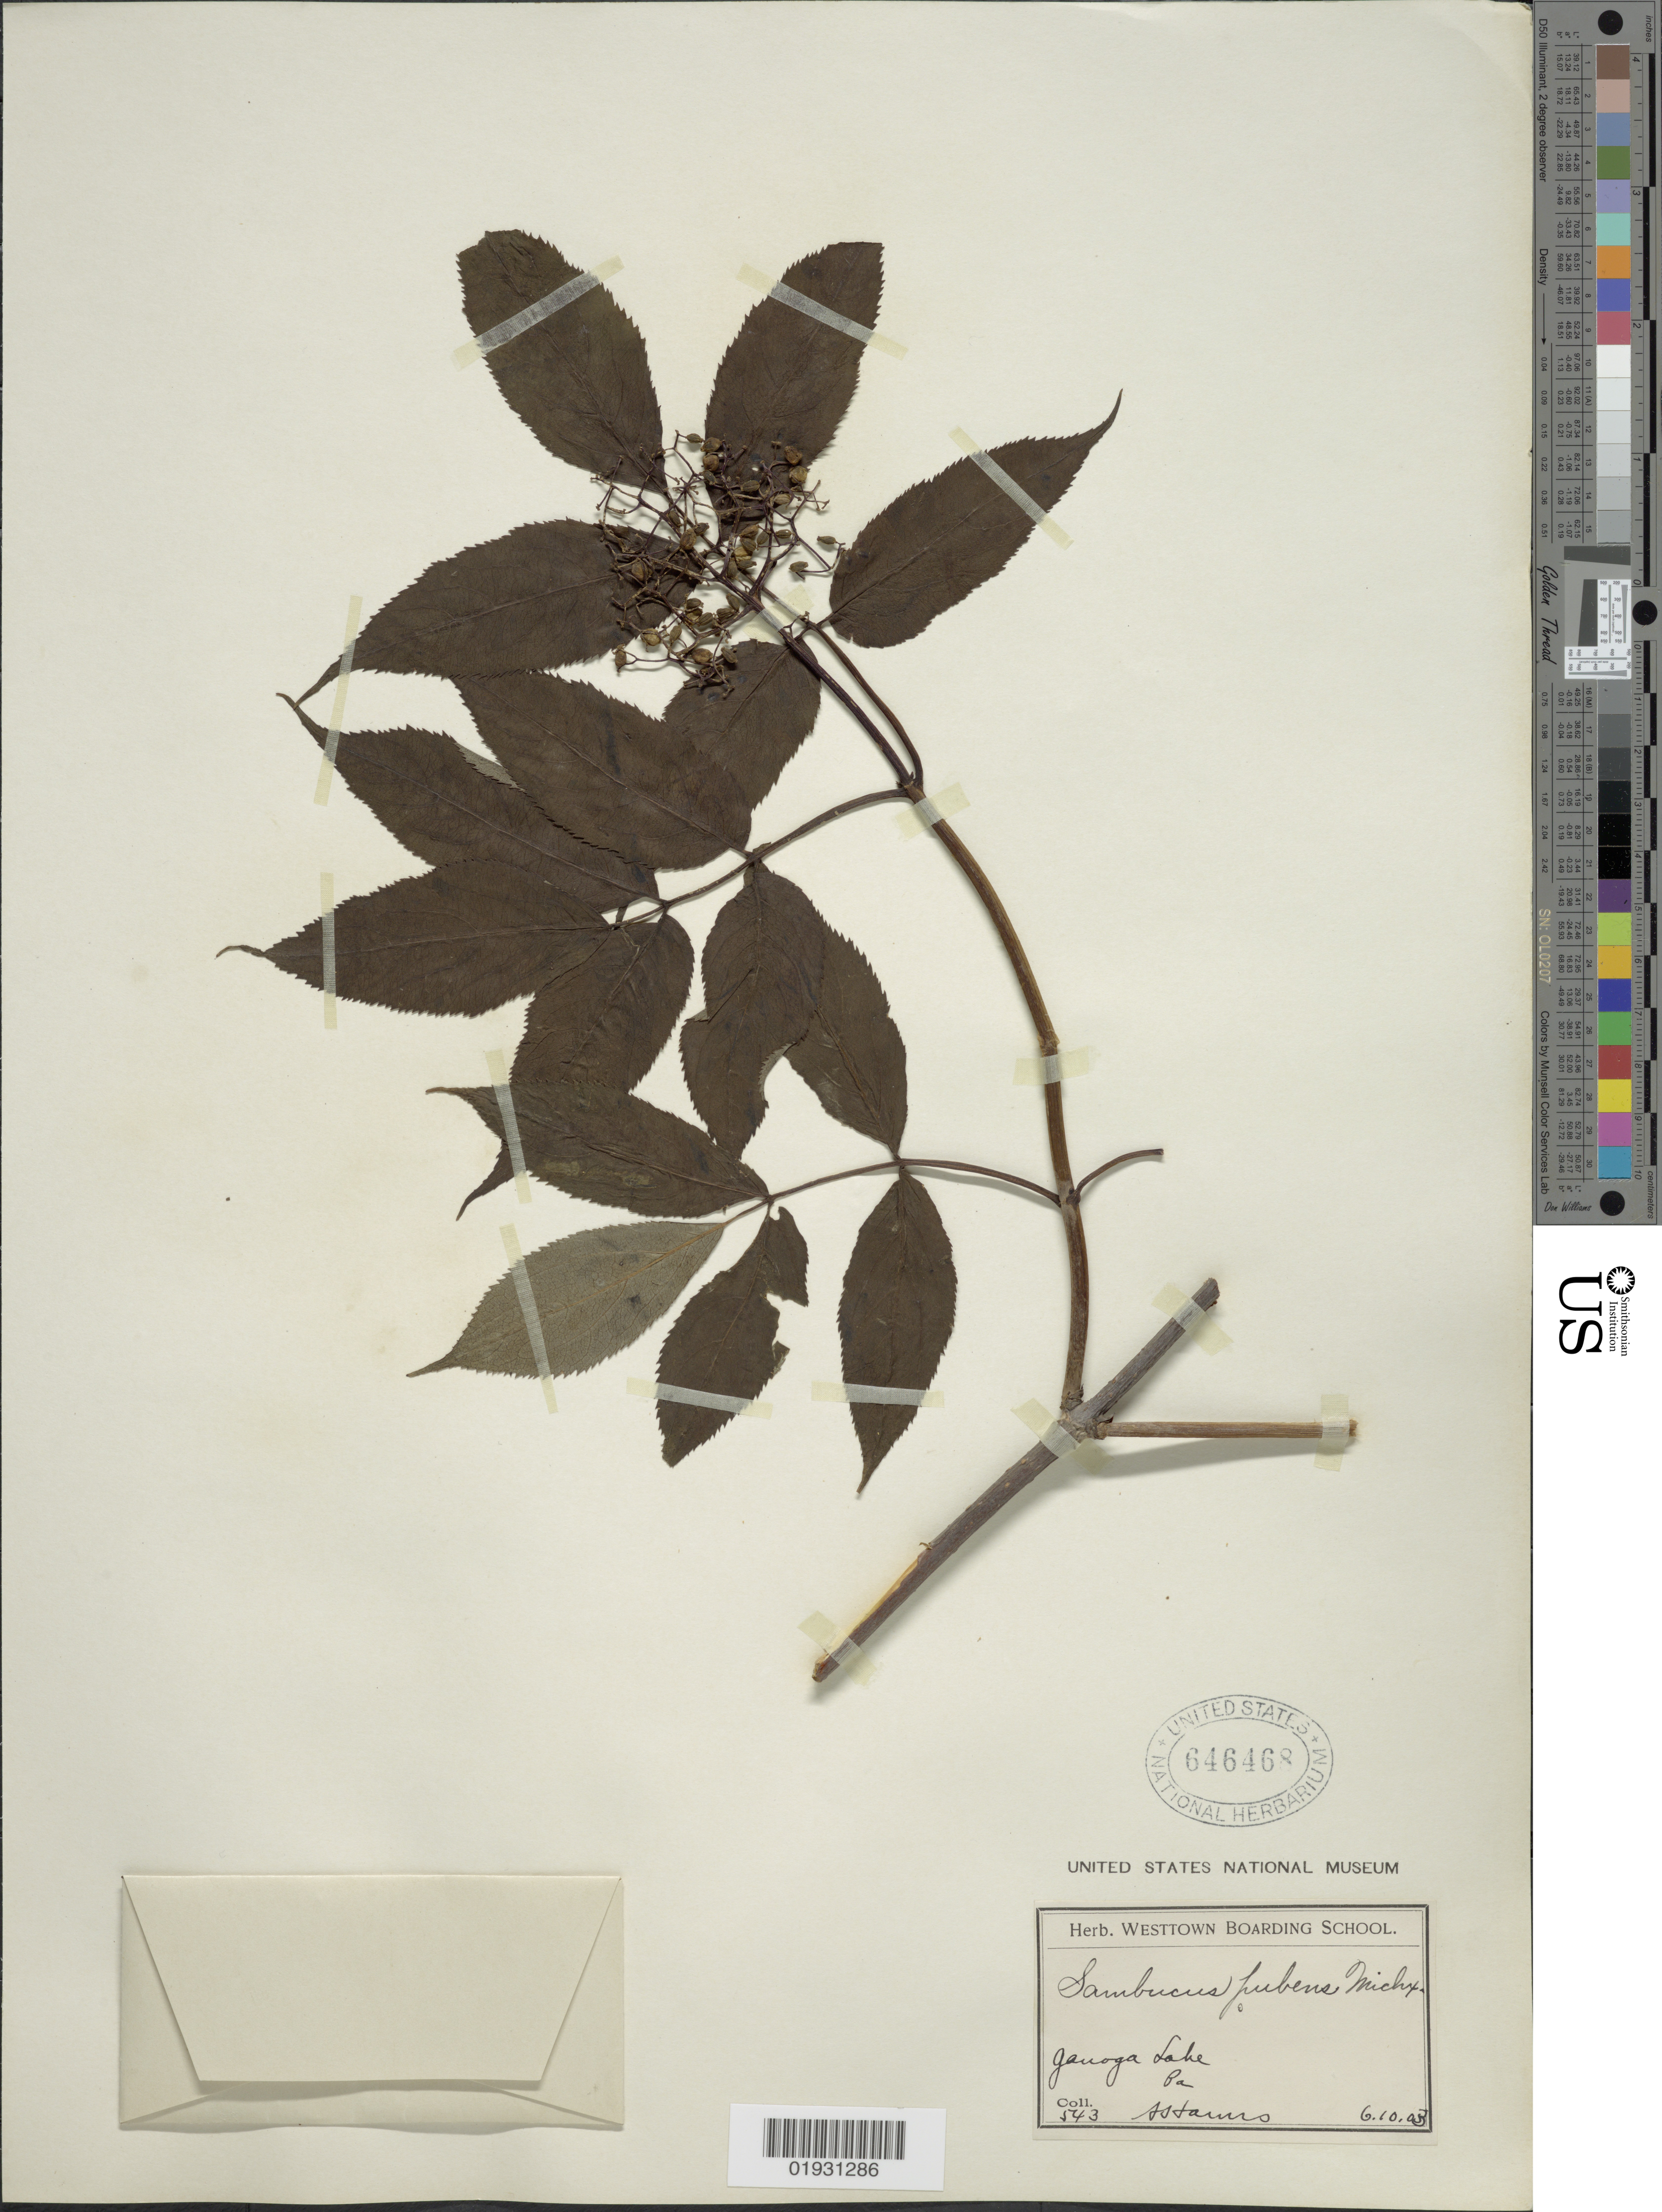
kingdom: Plantae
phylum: Tracheophyta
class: Magnoliopsida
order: Dipsacales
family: Viburnaceae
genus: Sambucus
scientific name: Sambucus racemosa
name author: L.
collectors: A. Hauers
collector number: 543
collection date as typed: Transcribed d/m/y: 6/10/3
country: United States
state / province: Pennsylvania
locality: Ganoga Lake, Pa.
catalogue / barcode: US 646468